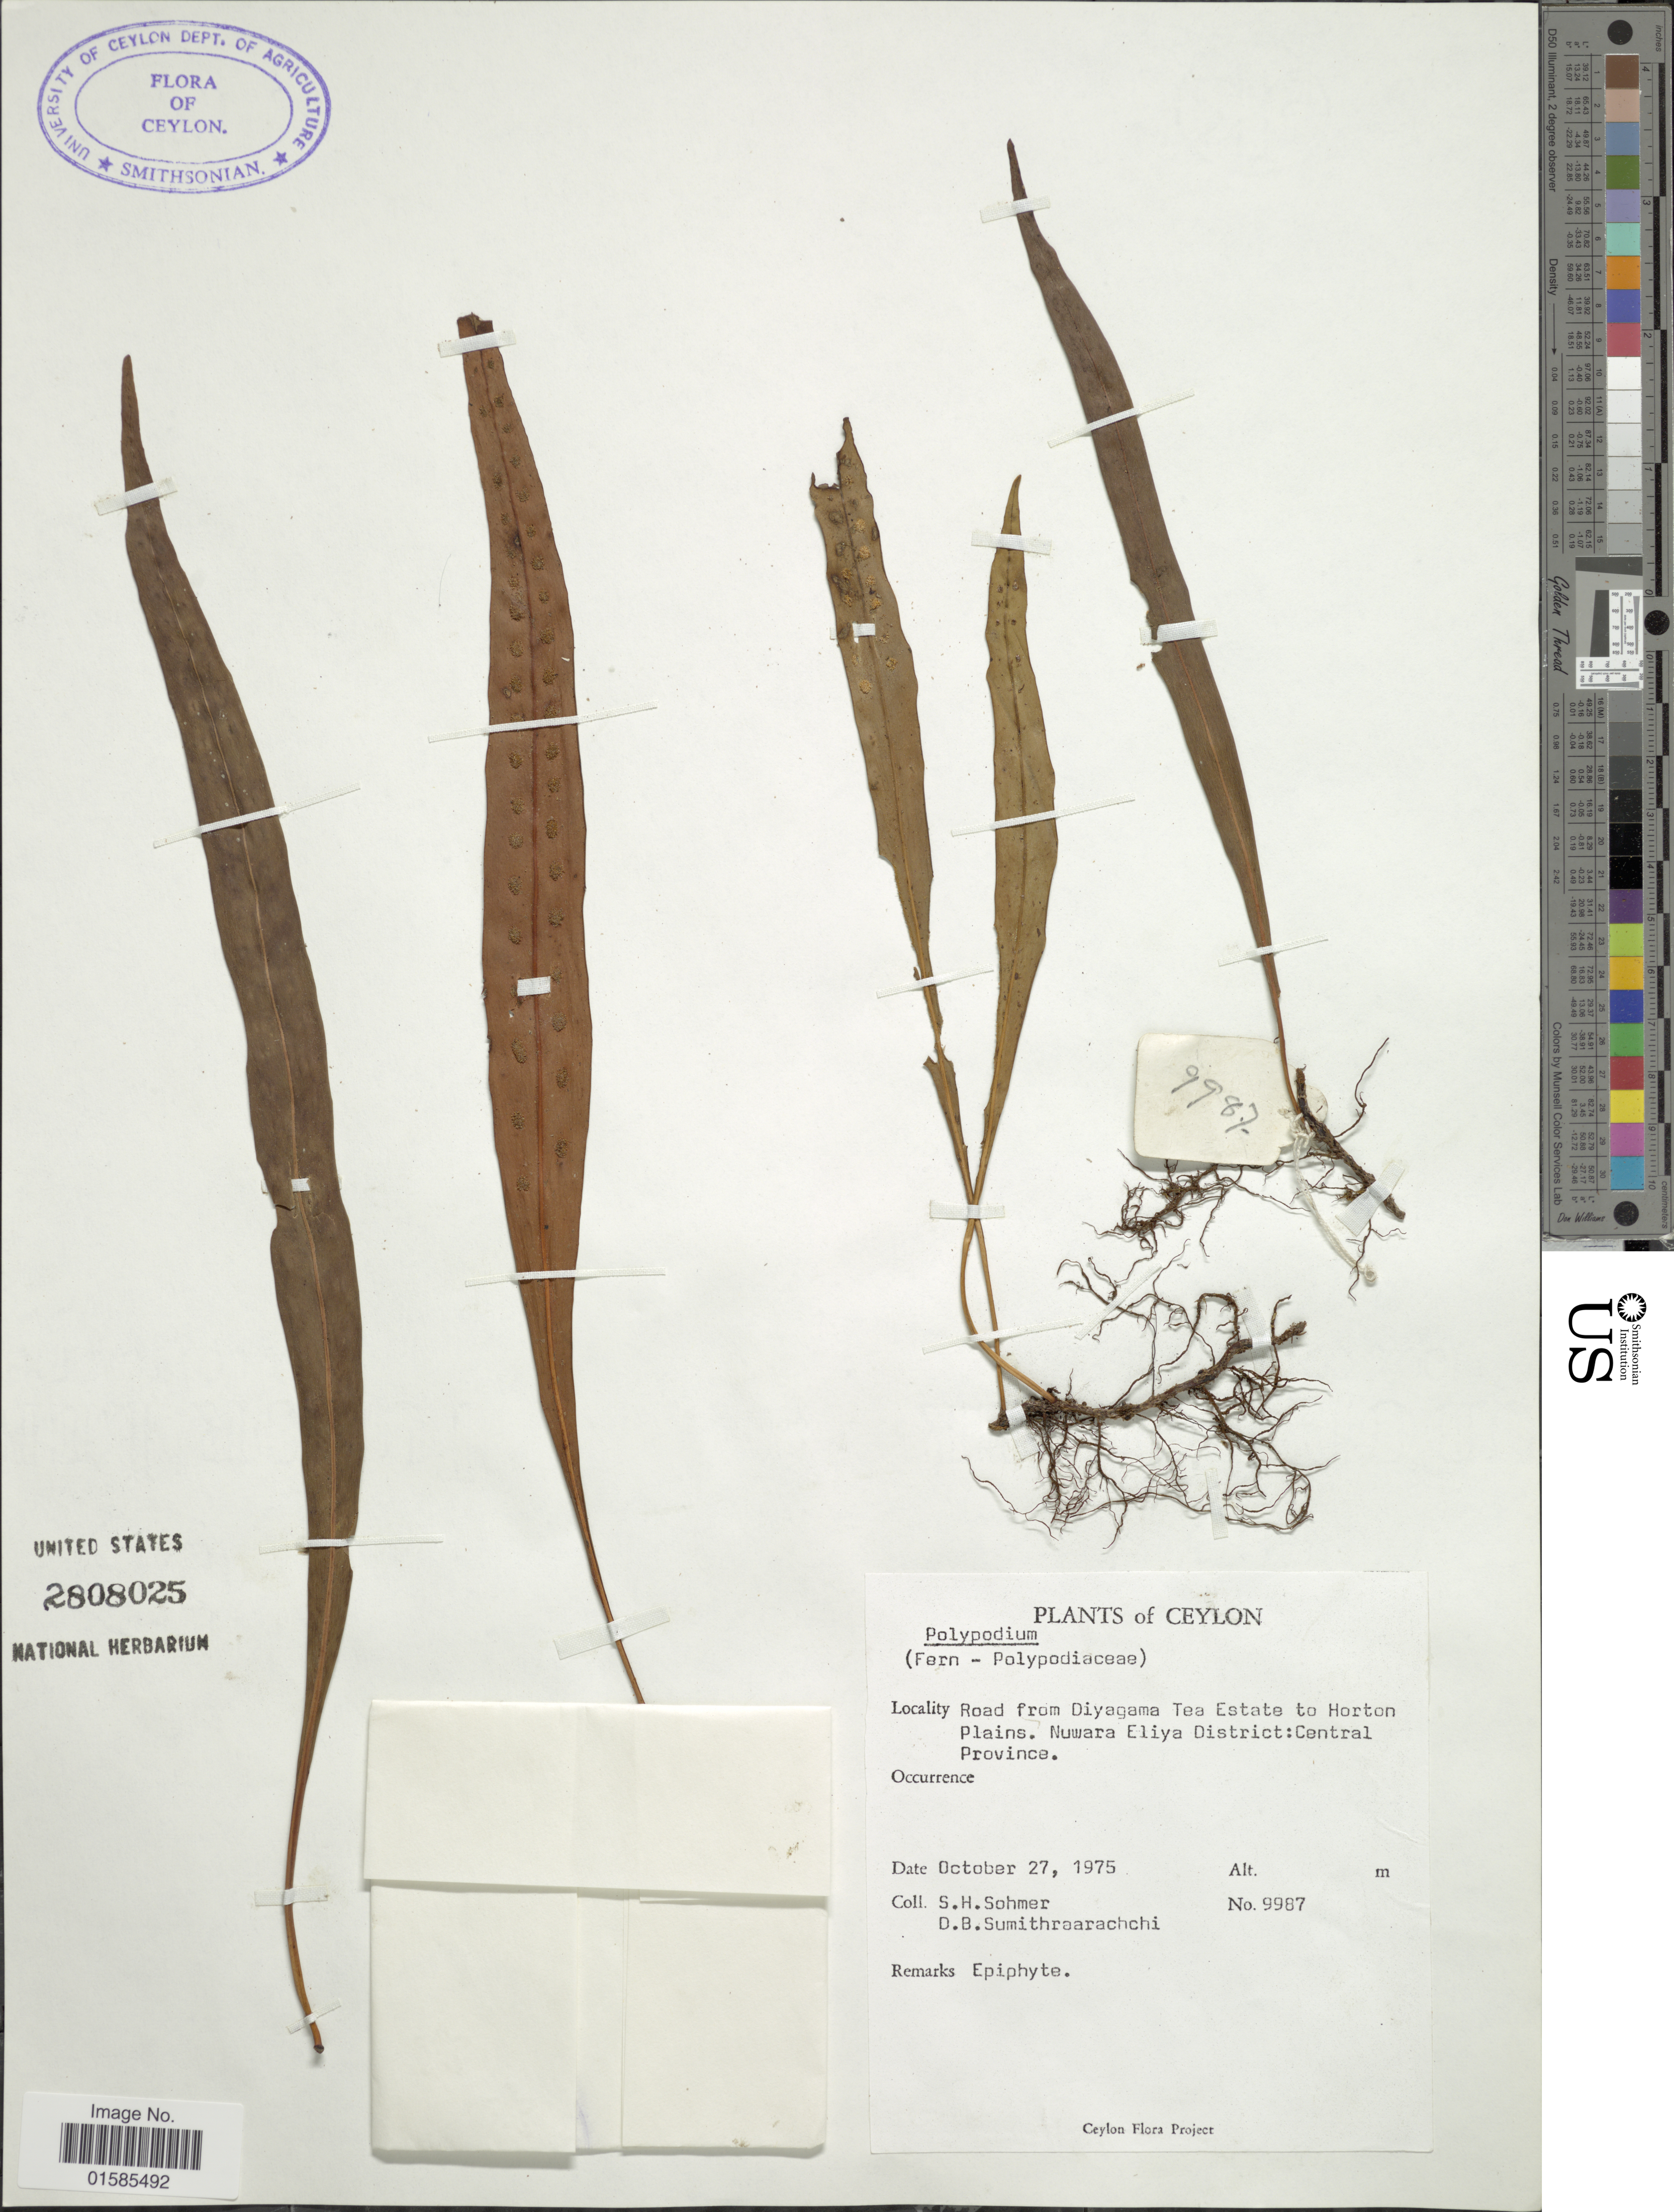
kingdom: Plantae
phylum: Tracheophyta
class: Polypodiopsida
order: Polypodiales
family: Polypodiaceae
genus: Leptochilus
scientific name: Leptochilus sp.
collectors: S. H. Sohmer & D. B. Sumithraarachchi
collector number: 9987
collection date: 1975-10-27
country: Sri Lanka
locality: Ceylon, Road from Diyagama Tea Estate to Horton Plains. Nuwara Eliya District, Central Province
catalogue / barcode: US 2808025